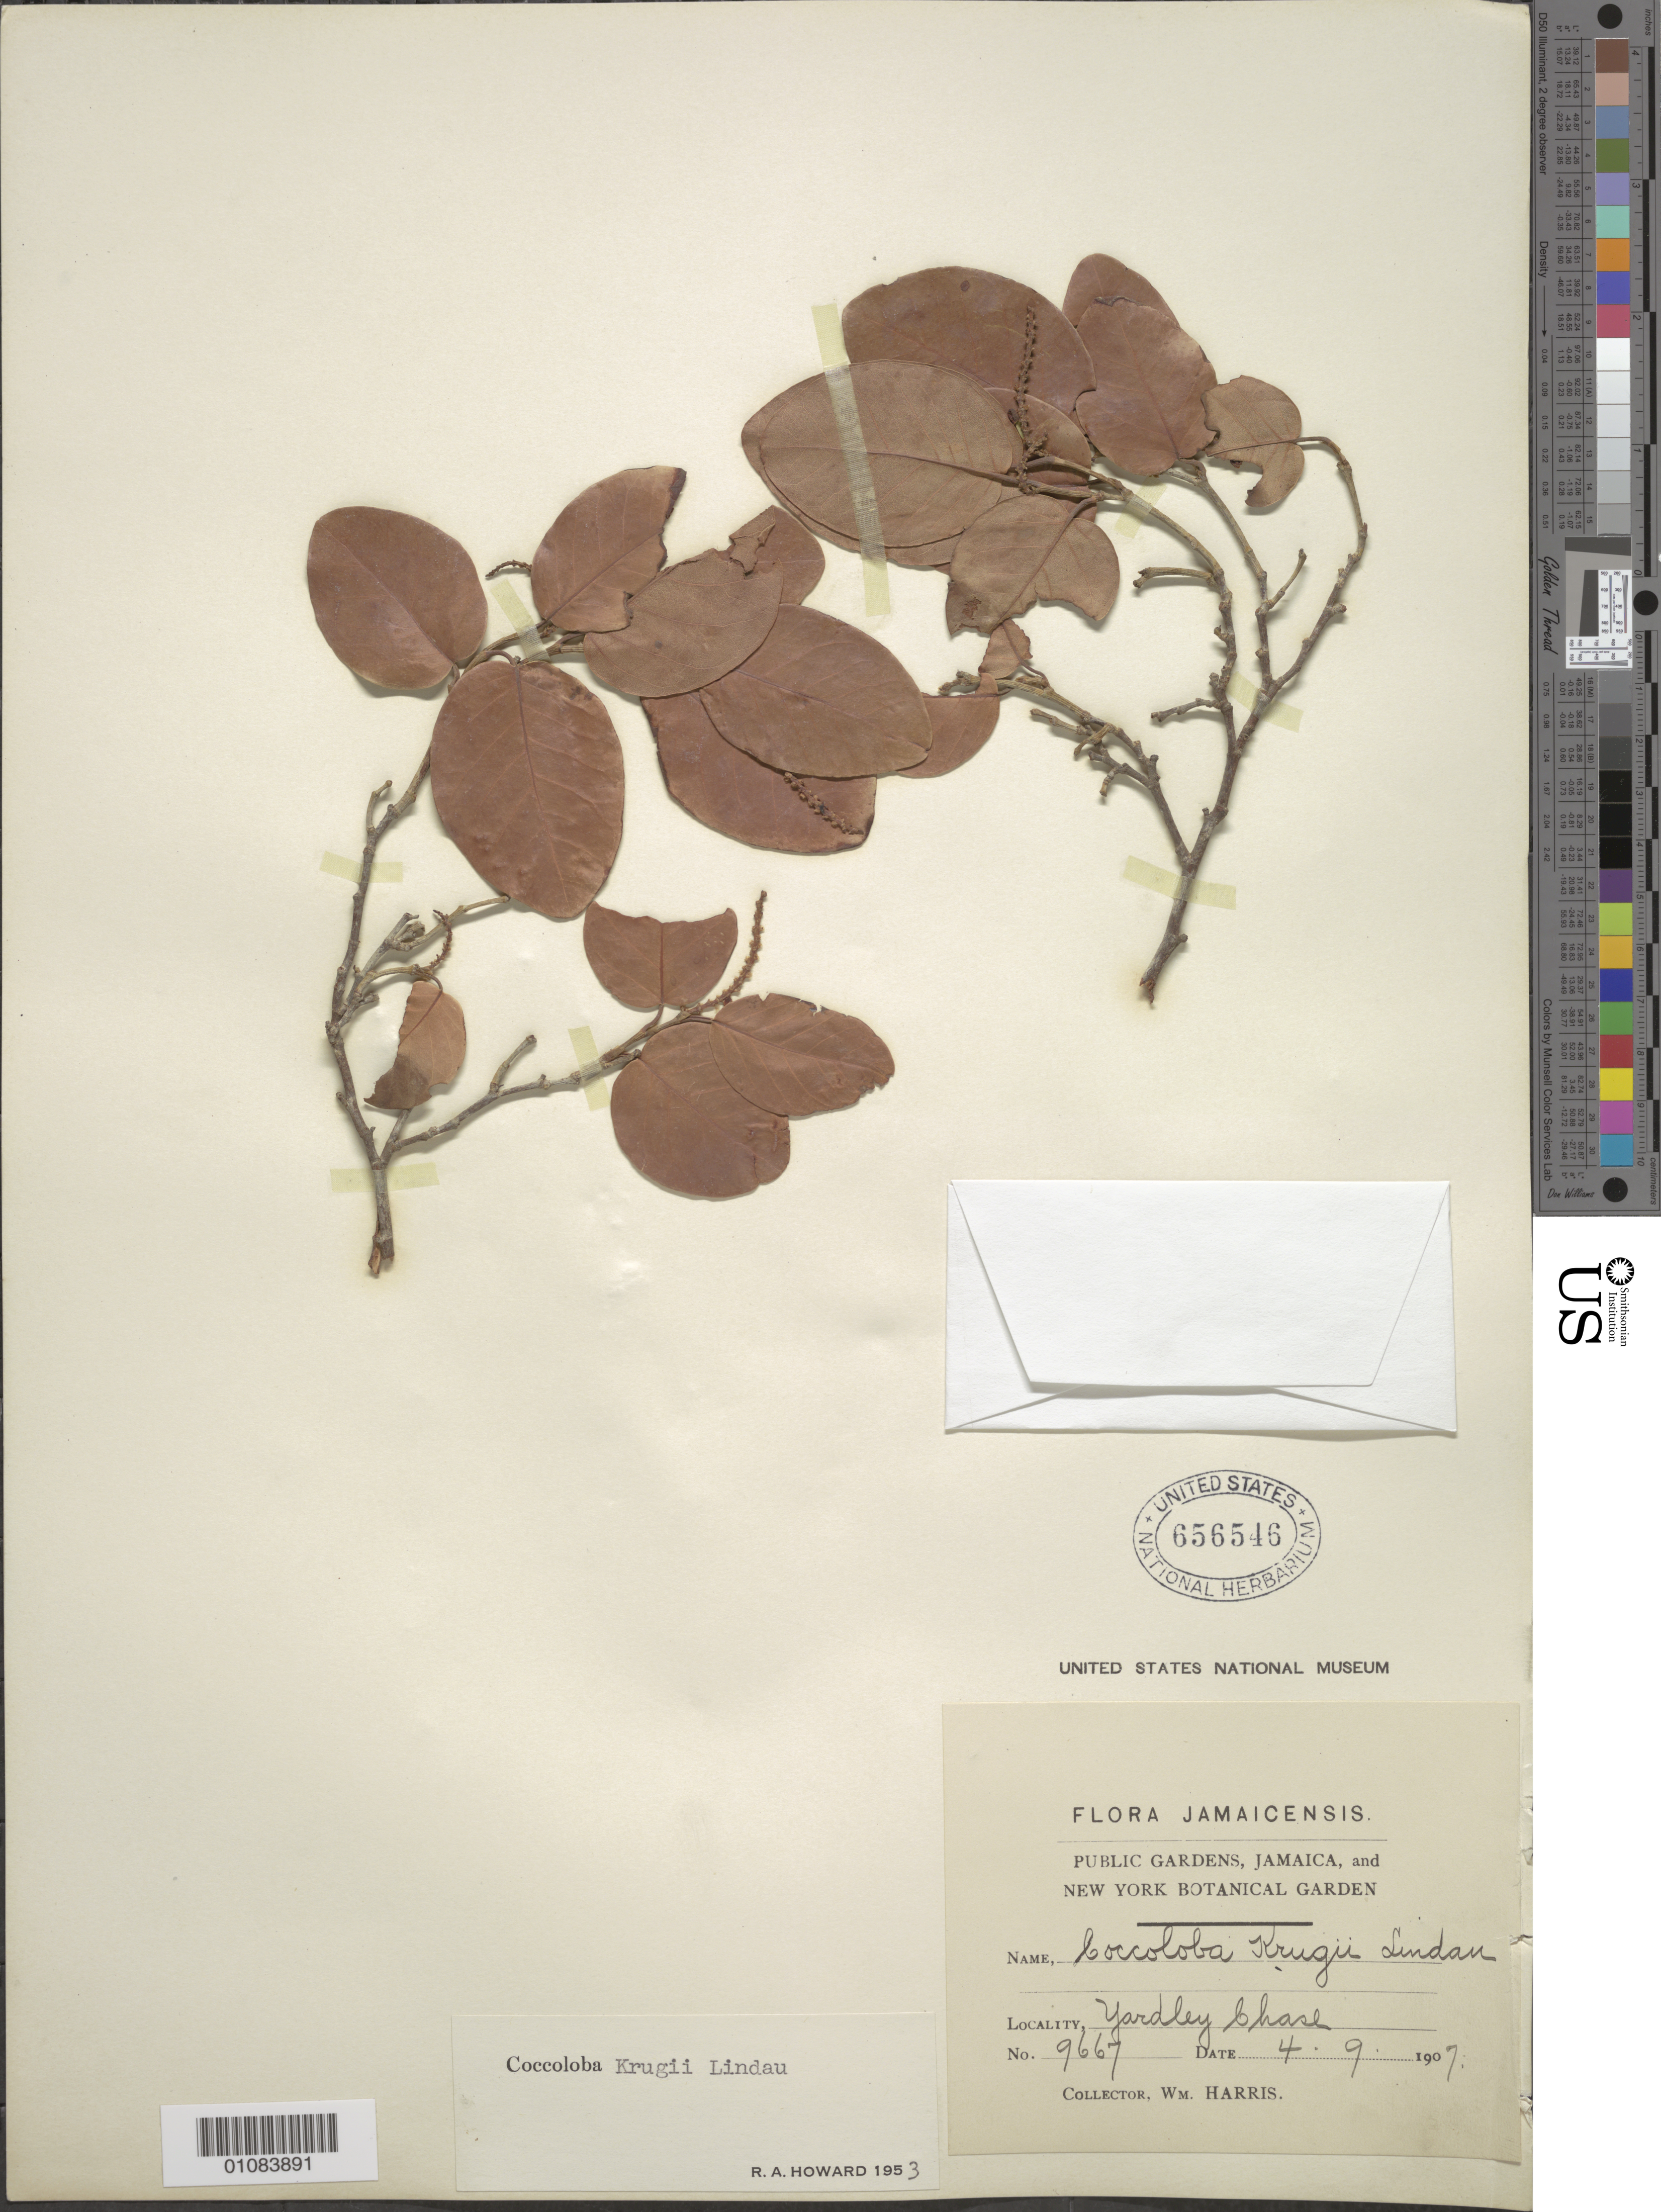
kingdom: Plantae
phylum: Tracheophyta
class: Magnoliopsida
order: Caryophyllales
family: Polygonaceae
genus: Coccoloba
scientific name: Coccoloba krugii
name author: Lindau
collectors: W. Harris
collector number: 9667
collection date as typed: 04 Sep 1907 or 09 Apr 1907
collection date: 1907-04-09 or 1907-09-04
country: Jamaica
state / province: Saint Elizabeth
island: Jamaica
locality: Yardley Chase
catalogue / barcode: US 656546